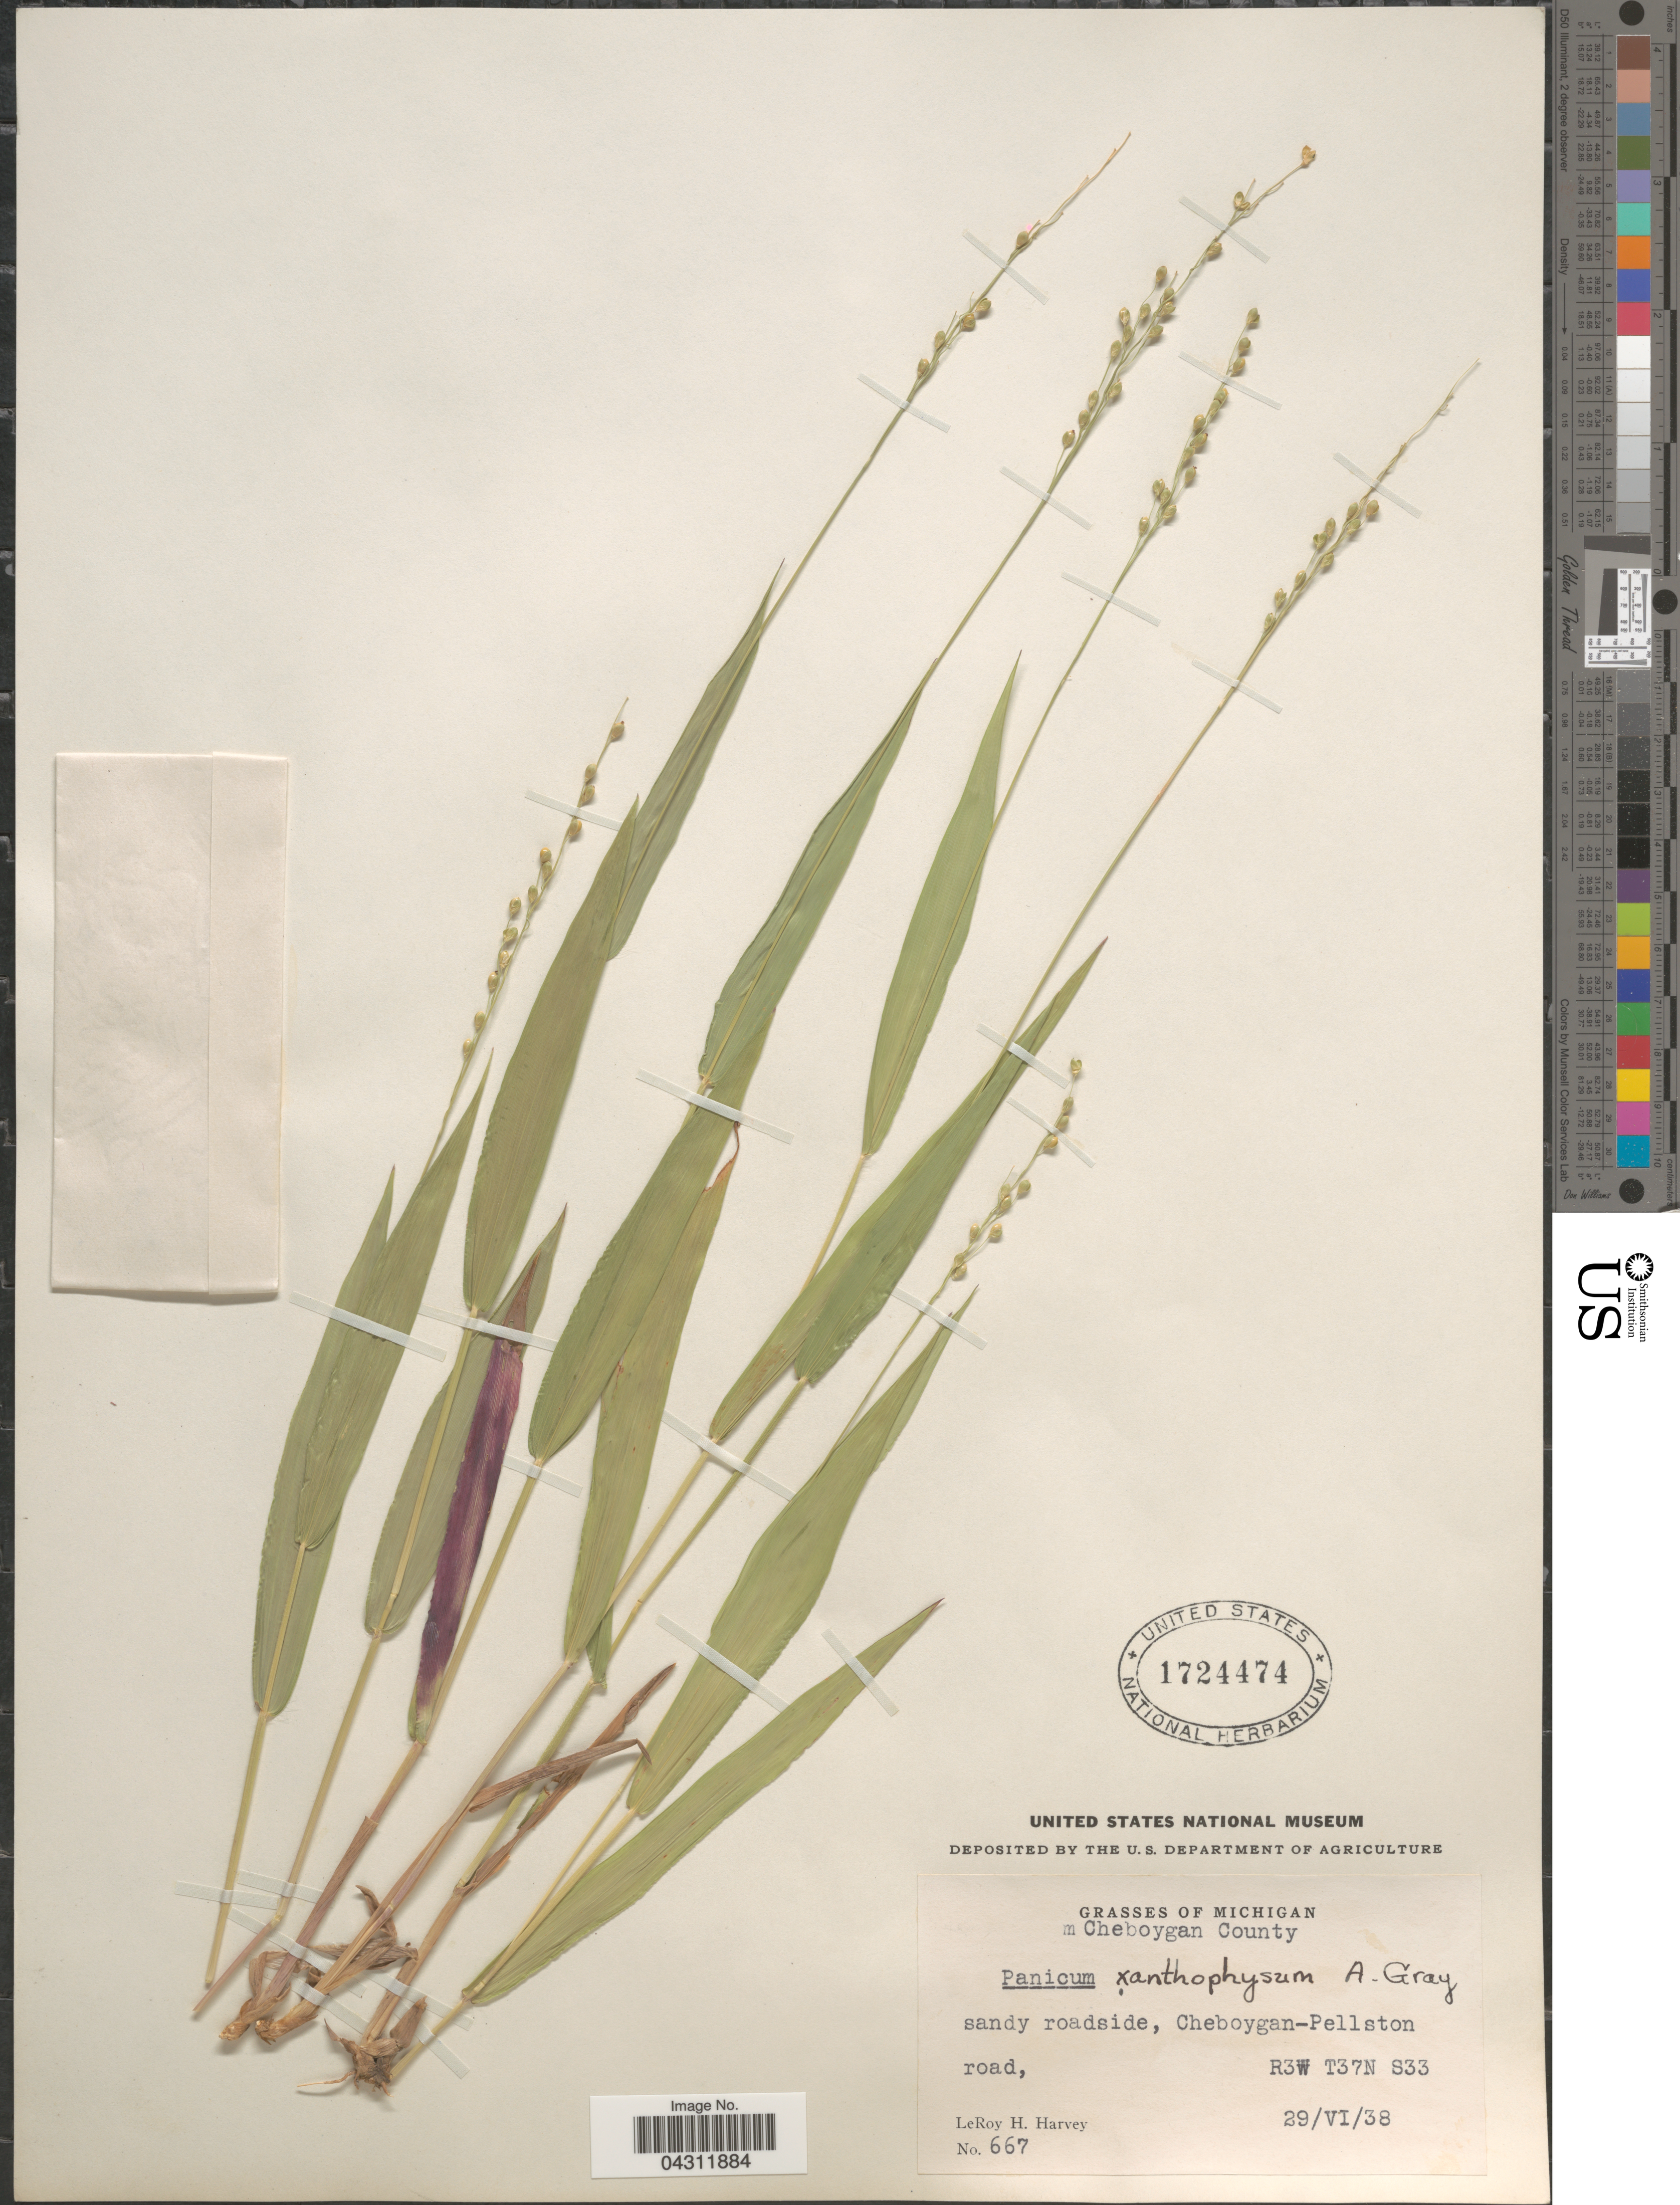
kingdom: Plantae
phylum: Tracheophyta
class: Liliopsida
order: Poales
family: Poaceae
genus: Dichanthelium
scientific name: Dichanthelium xanthophysum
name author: (A. Gray) Freckmann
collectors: L. H. Harvey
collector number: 667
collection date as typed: Transcribed d/m/y: 29/6/38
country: United States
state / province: Michigan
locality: Cheboygan County. Sandy roadside, Cheboygan-Pellston road, R3 T37N S33.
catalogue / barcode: US 1724474